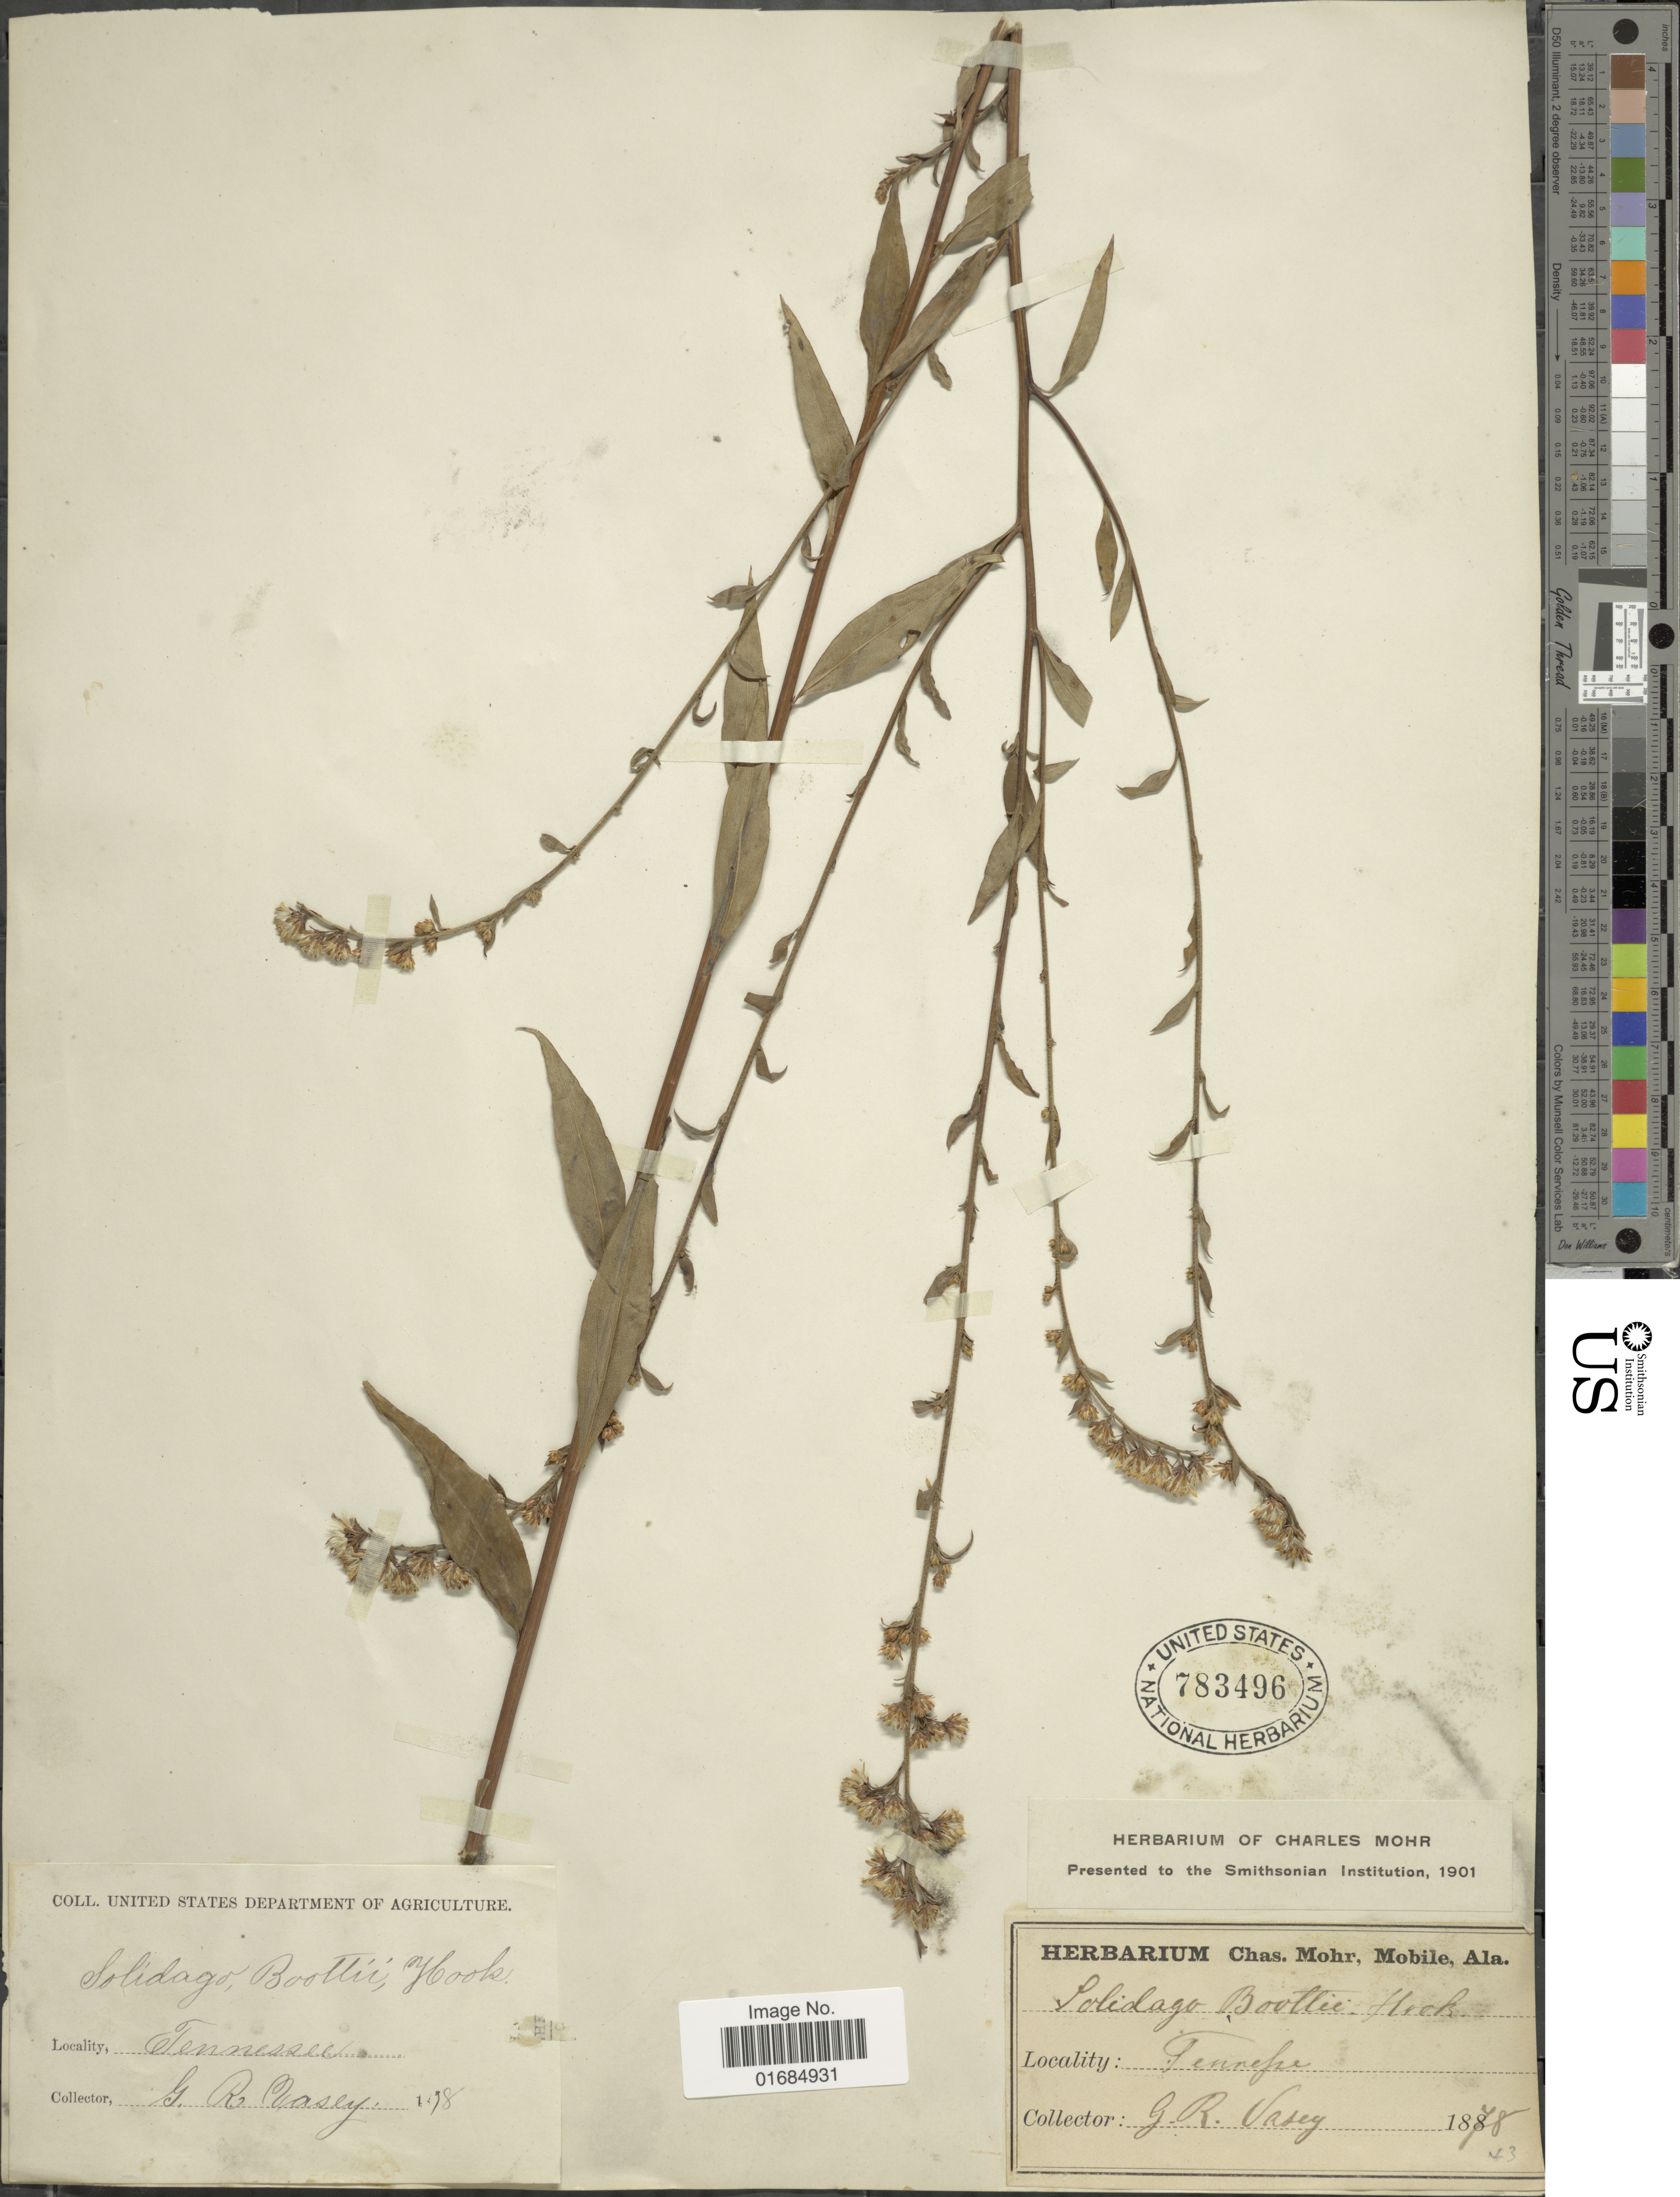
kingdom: Plantae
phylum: Tracheophyta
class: Magnoliopsida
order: Asterales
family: Asteraceae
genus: Solidago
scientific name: Solidago boottii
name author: Hook.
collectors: G. R. Vasey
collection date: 1878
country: United States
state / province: Tennessee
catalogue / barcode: US 783496